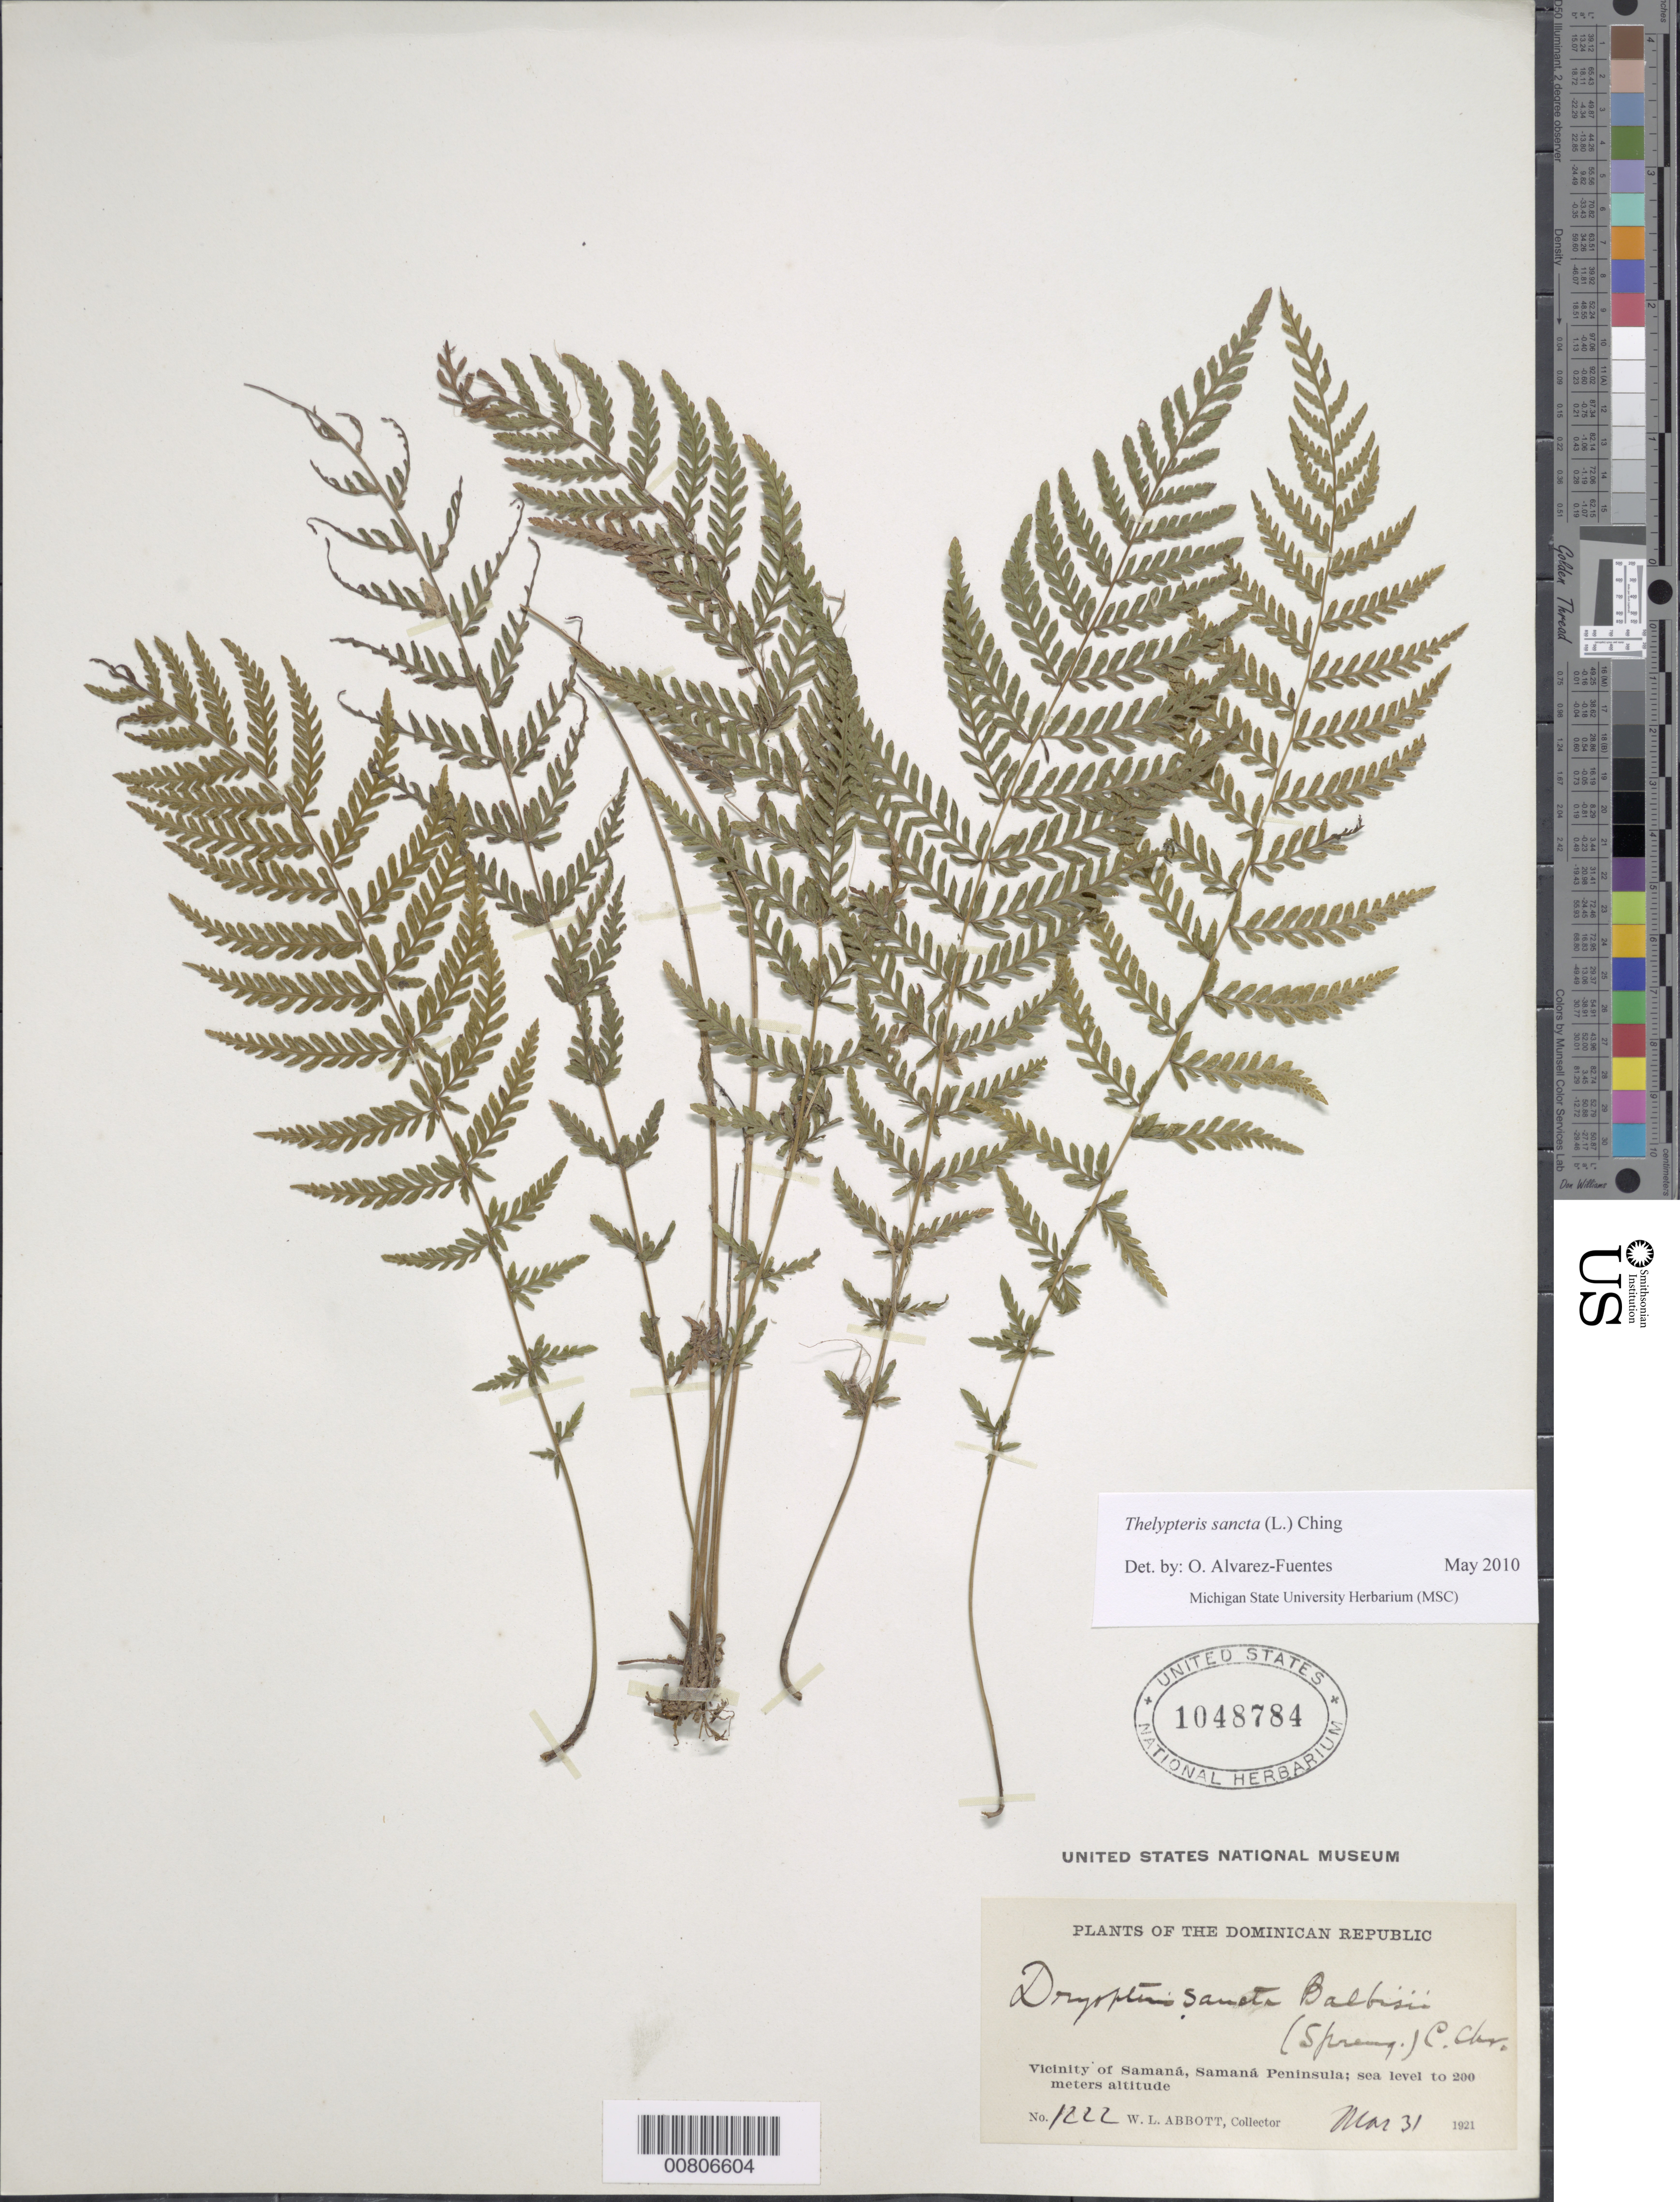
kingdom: Plantae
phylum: Tracheophyta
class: Polypodiopsida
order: Polypodiales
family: Thelypteridaceae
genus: Amauropelta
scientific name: Amauropelta sancta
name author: (L.) Pic. Serm.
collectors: W. L. Abbott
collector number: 1222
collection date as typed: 31 Mar 1921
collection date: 1921-03-31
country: Dominican Republic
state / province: Samana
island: Hispaniola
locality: Samaná vicinity, Samaná Peninsula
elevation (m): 0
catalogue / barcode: US 1048784